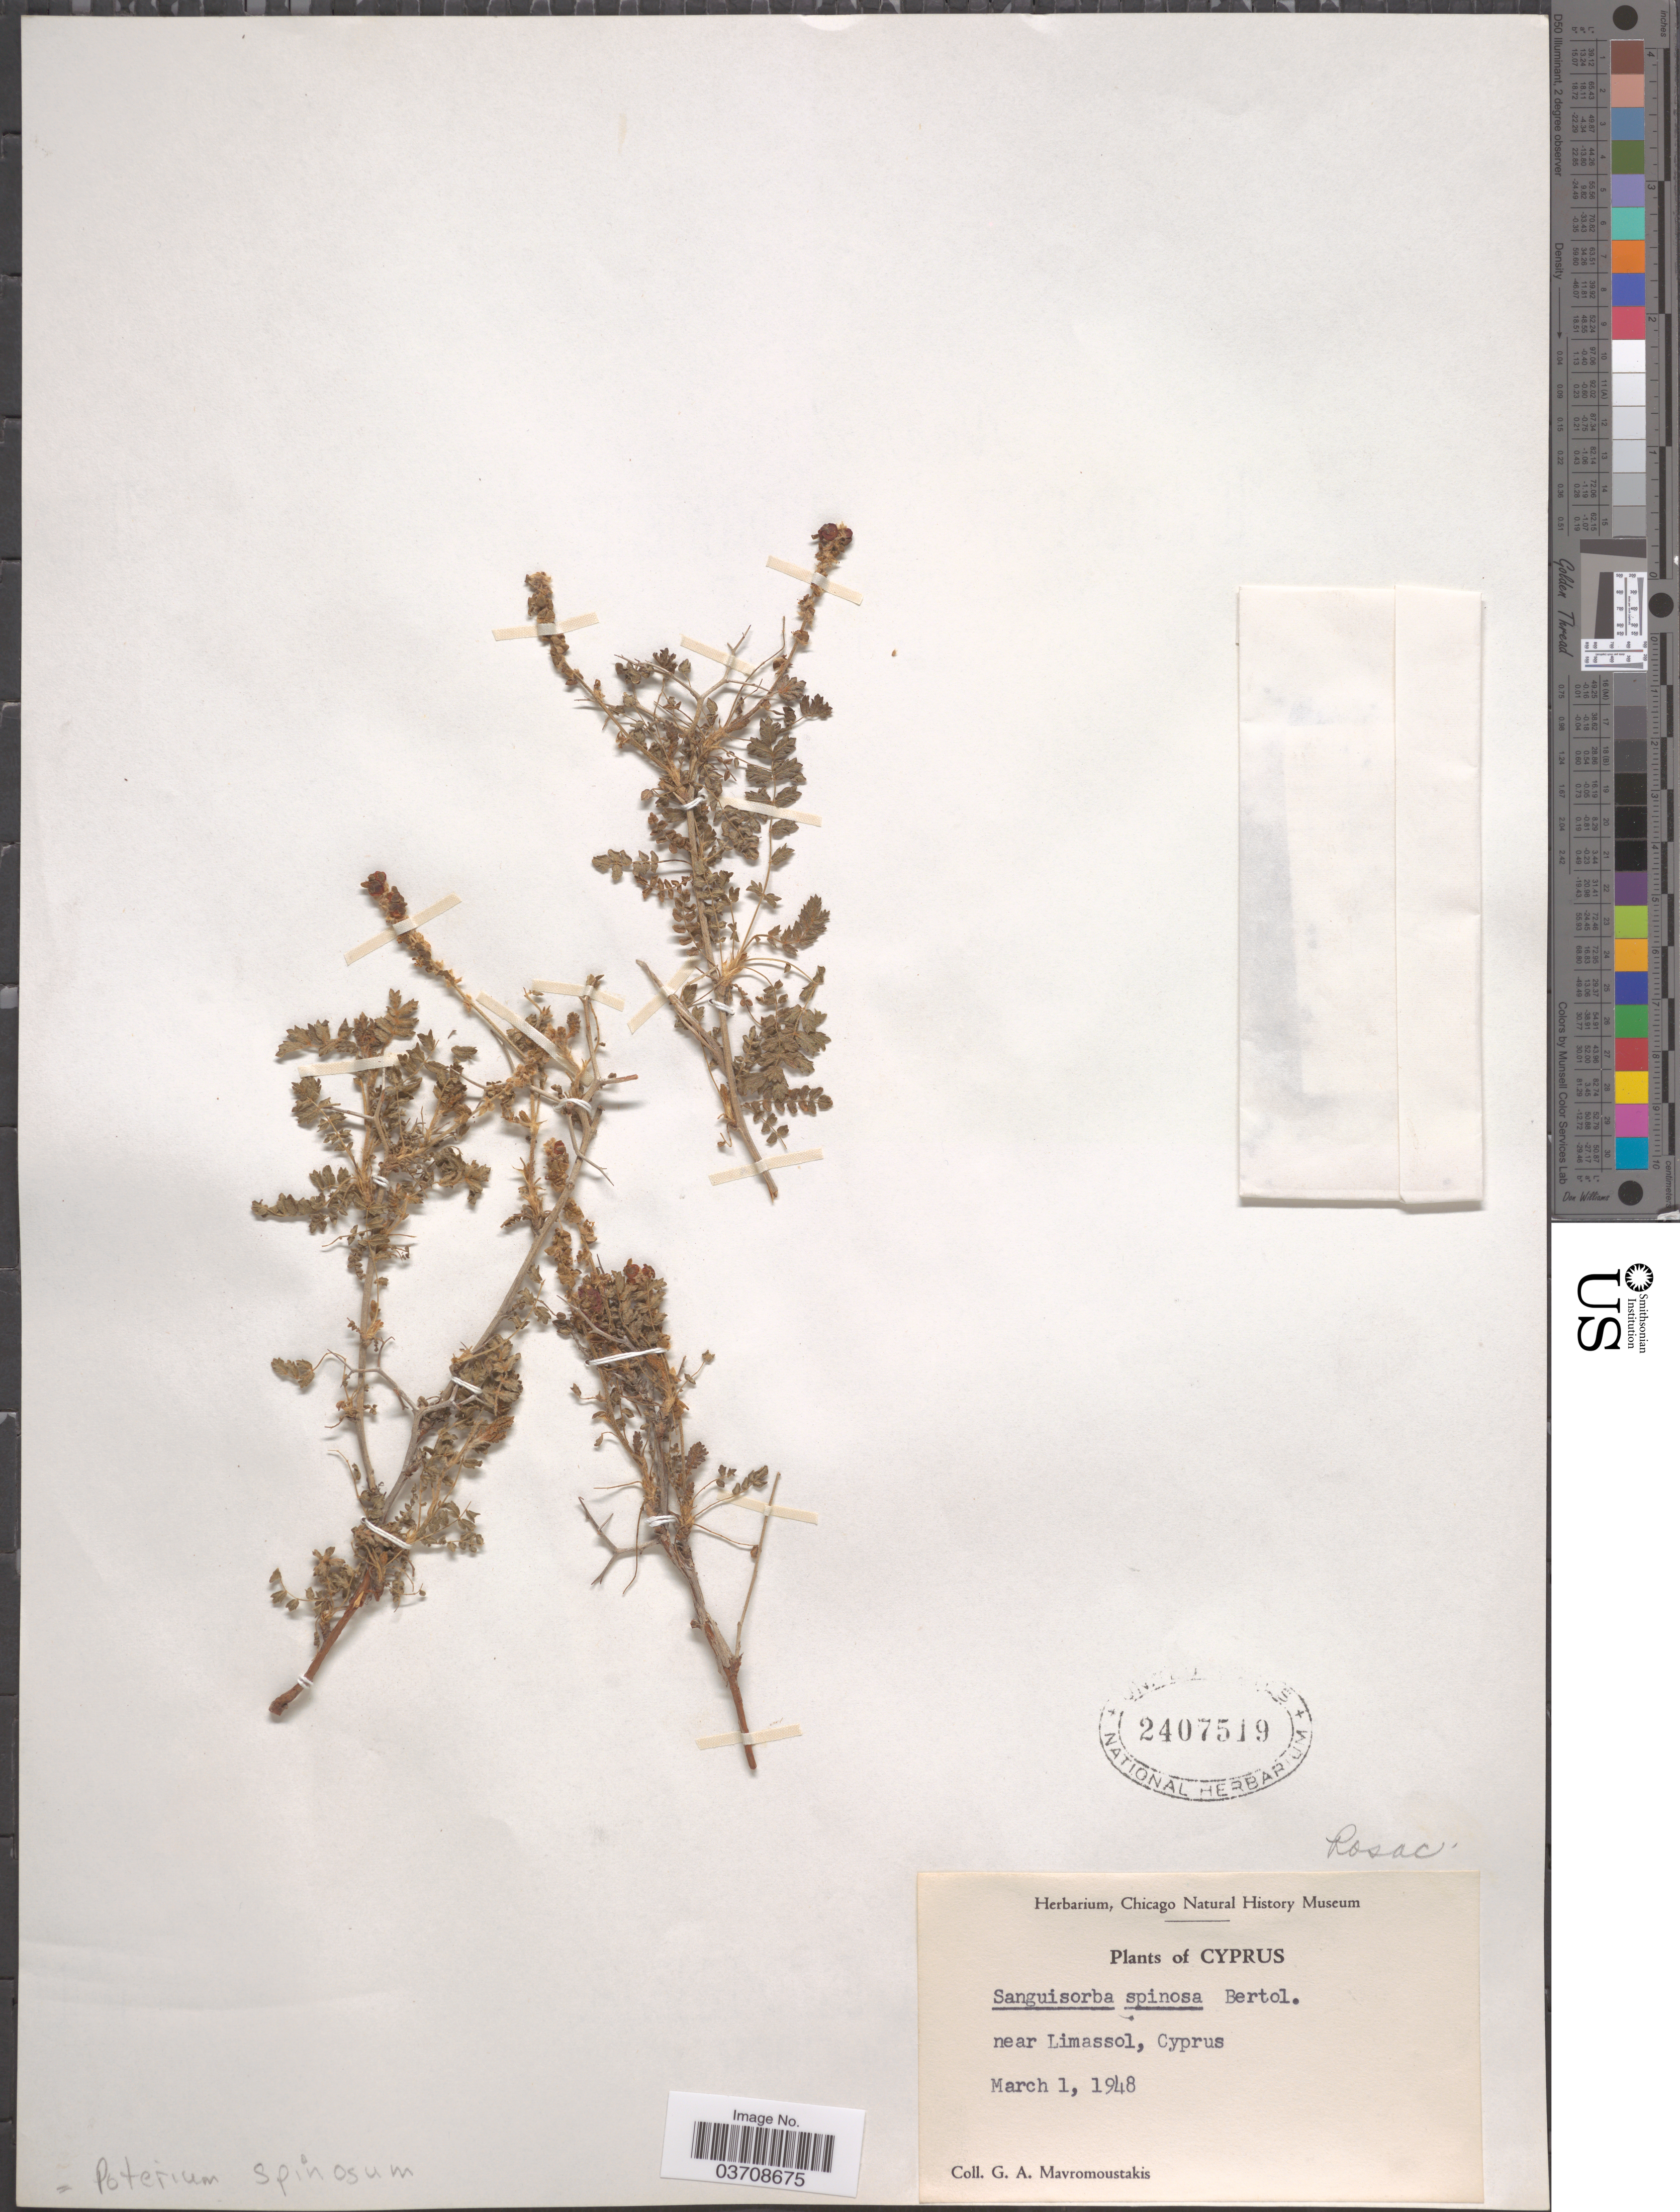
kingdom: Plantae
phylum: Tracheophyta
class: Magnoliopsida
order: Rosales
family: Rosaceae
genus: Sarcopoterium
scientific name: Sarcopoterium spinosum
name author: (L.) Spach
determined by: Strong, Mark T., (BOT), Smithsonian Institution - National Museum of Natural History (UNITED STATES)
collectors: G. Mavromoustakis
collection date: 1948-03-01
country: Cyprus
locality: Near Limassol.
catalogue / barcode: US 2407519